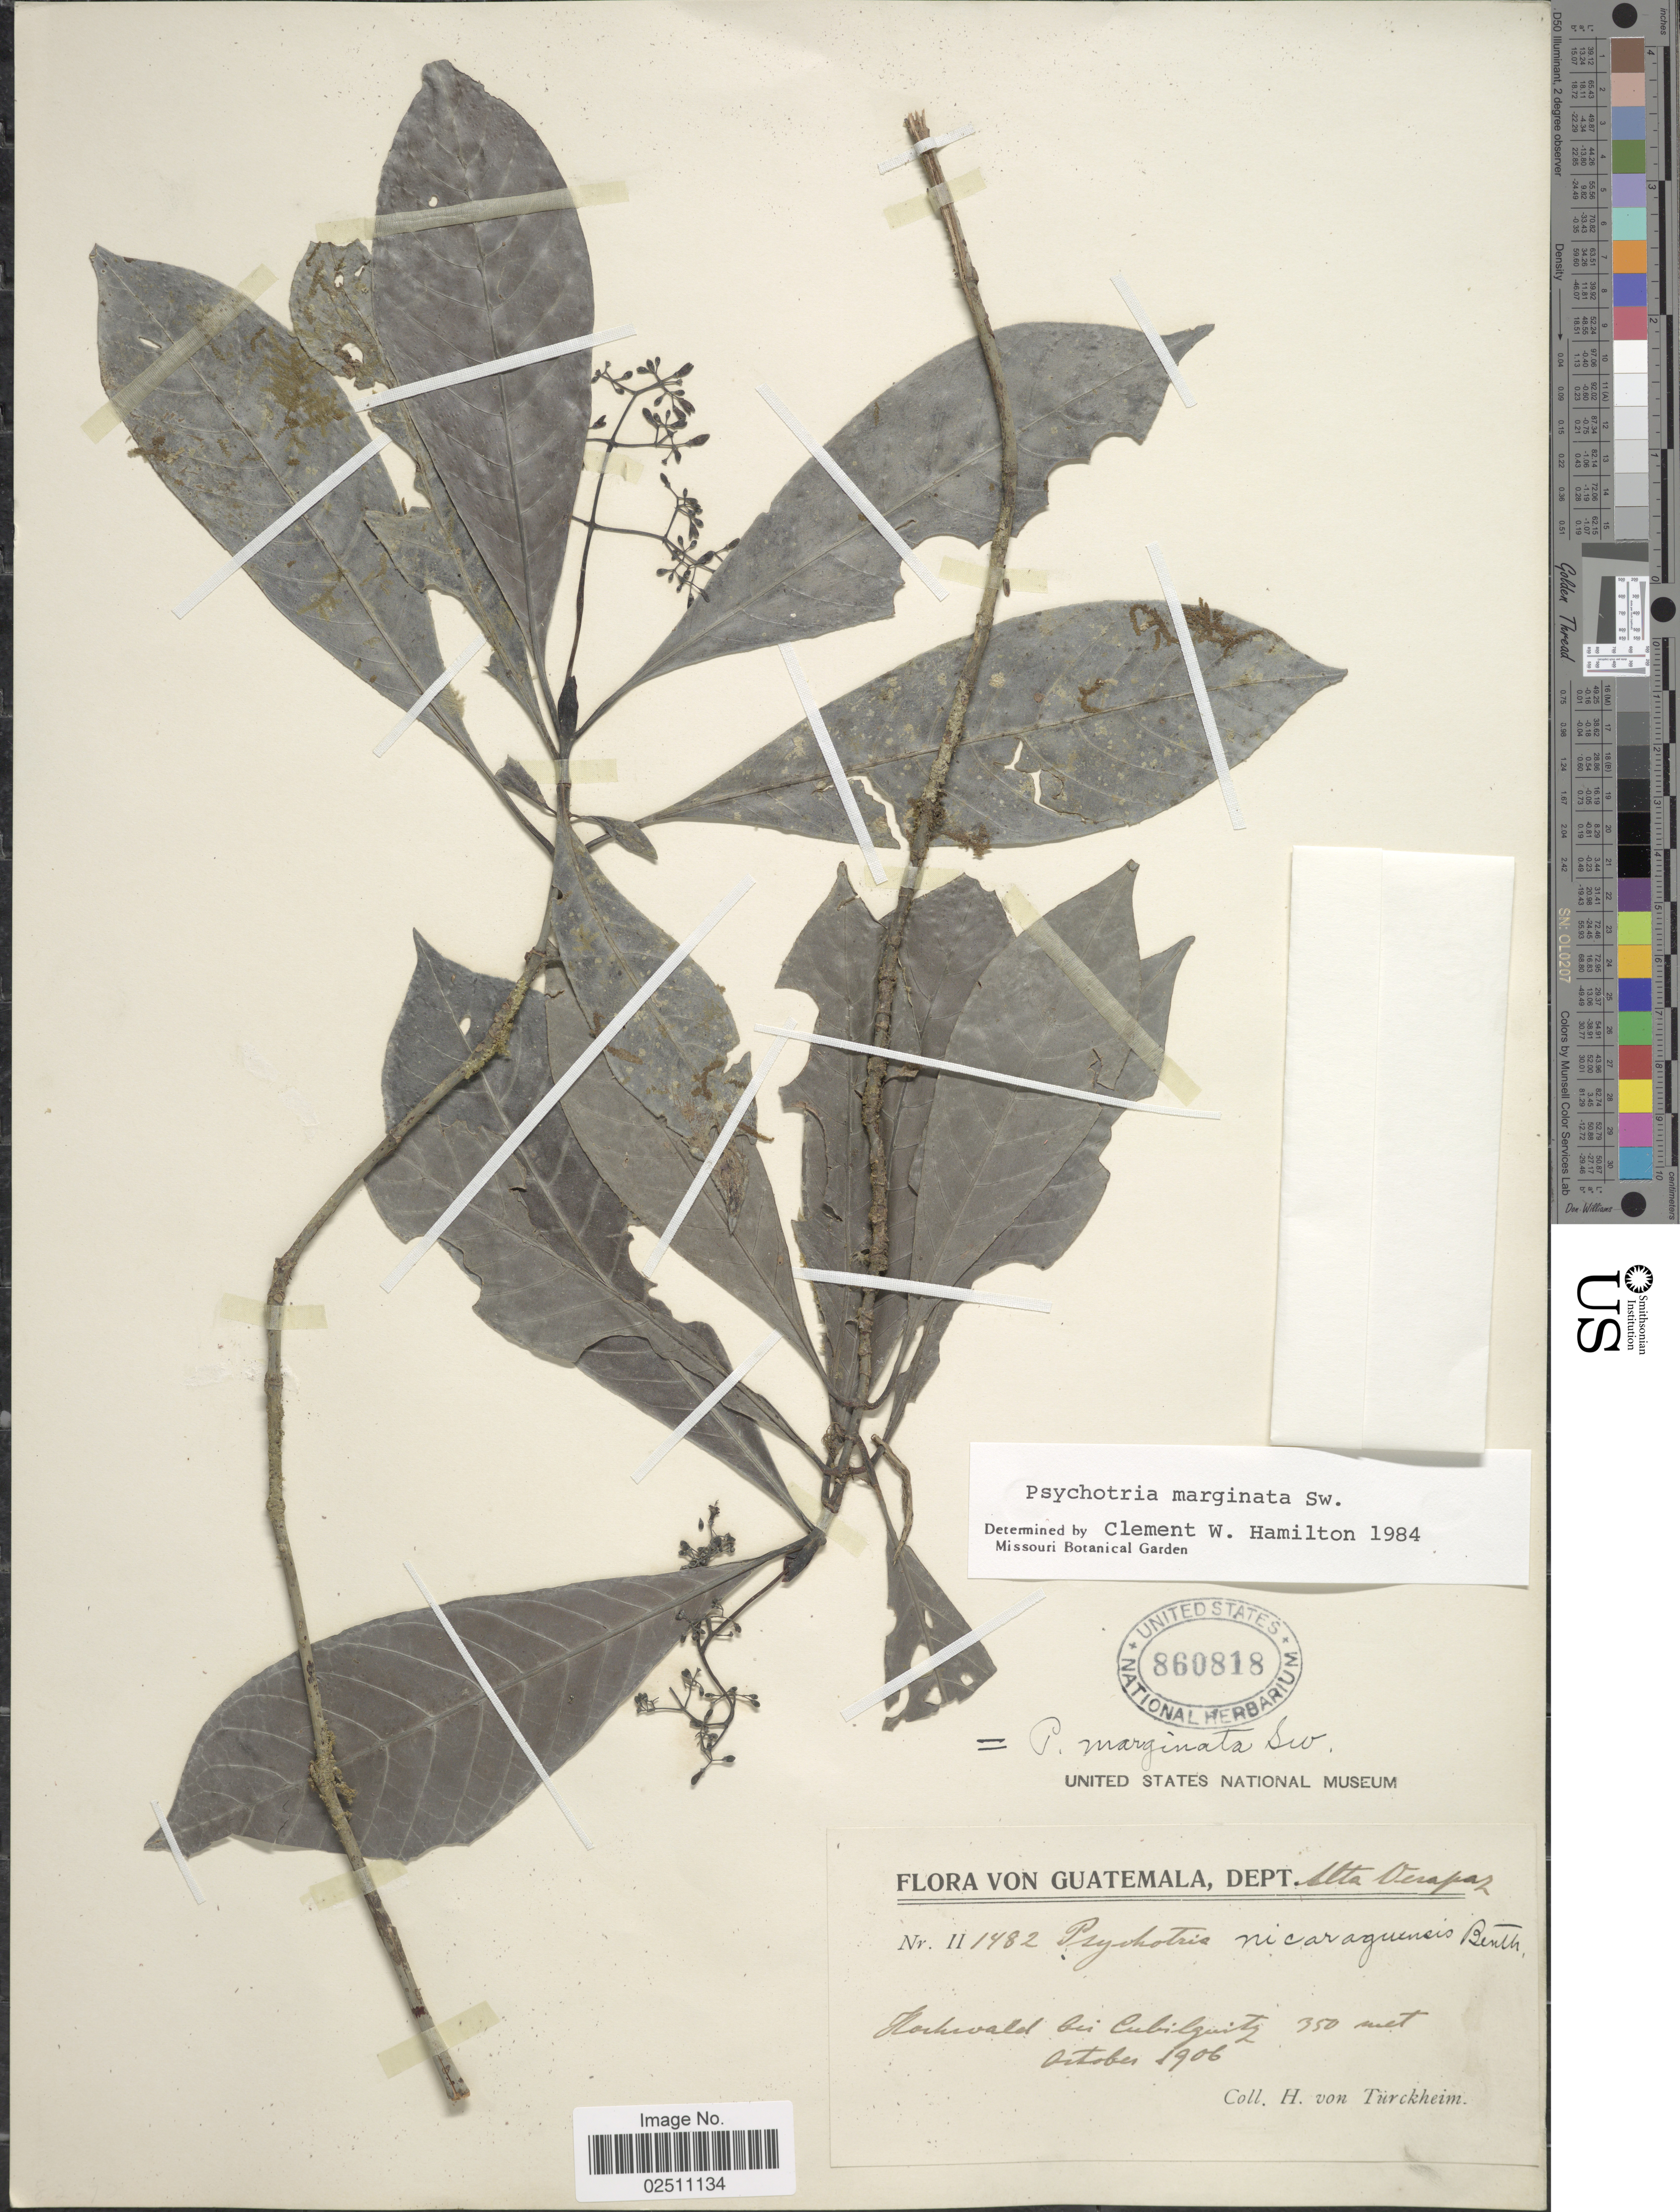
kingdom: Plantae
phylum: Tracheophyta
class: Magnoliopsida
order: Gentianales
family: Rubiaceae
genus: Psychotria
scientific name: Psychotria marginata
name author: Sw.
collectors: H. von Türckheim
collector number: II 1482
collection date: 1906-10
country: Guatemala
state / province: Alta Verapaz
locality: Hochwald bei Cubilguitz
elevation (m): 350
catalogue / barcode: US 860818